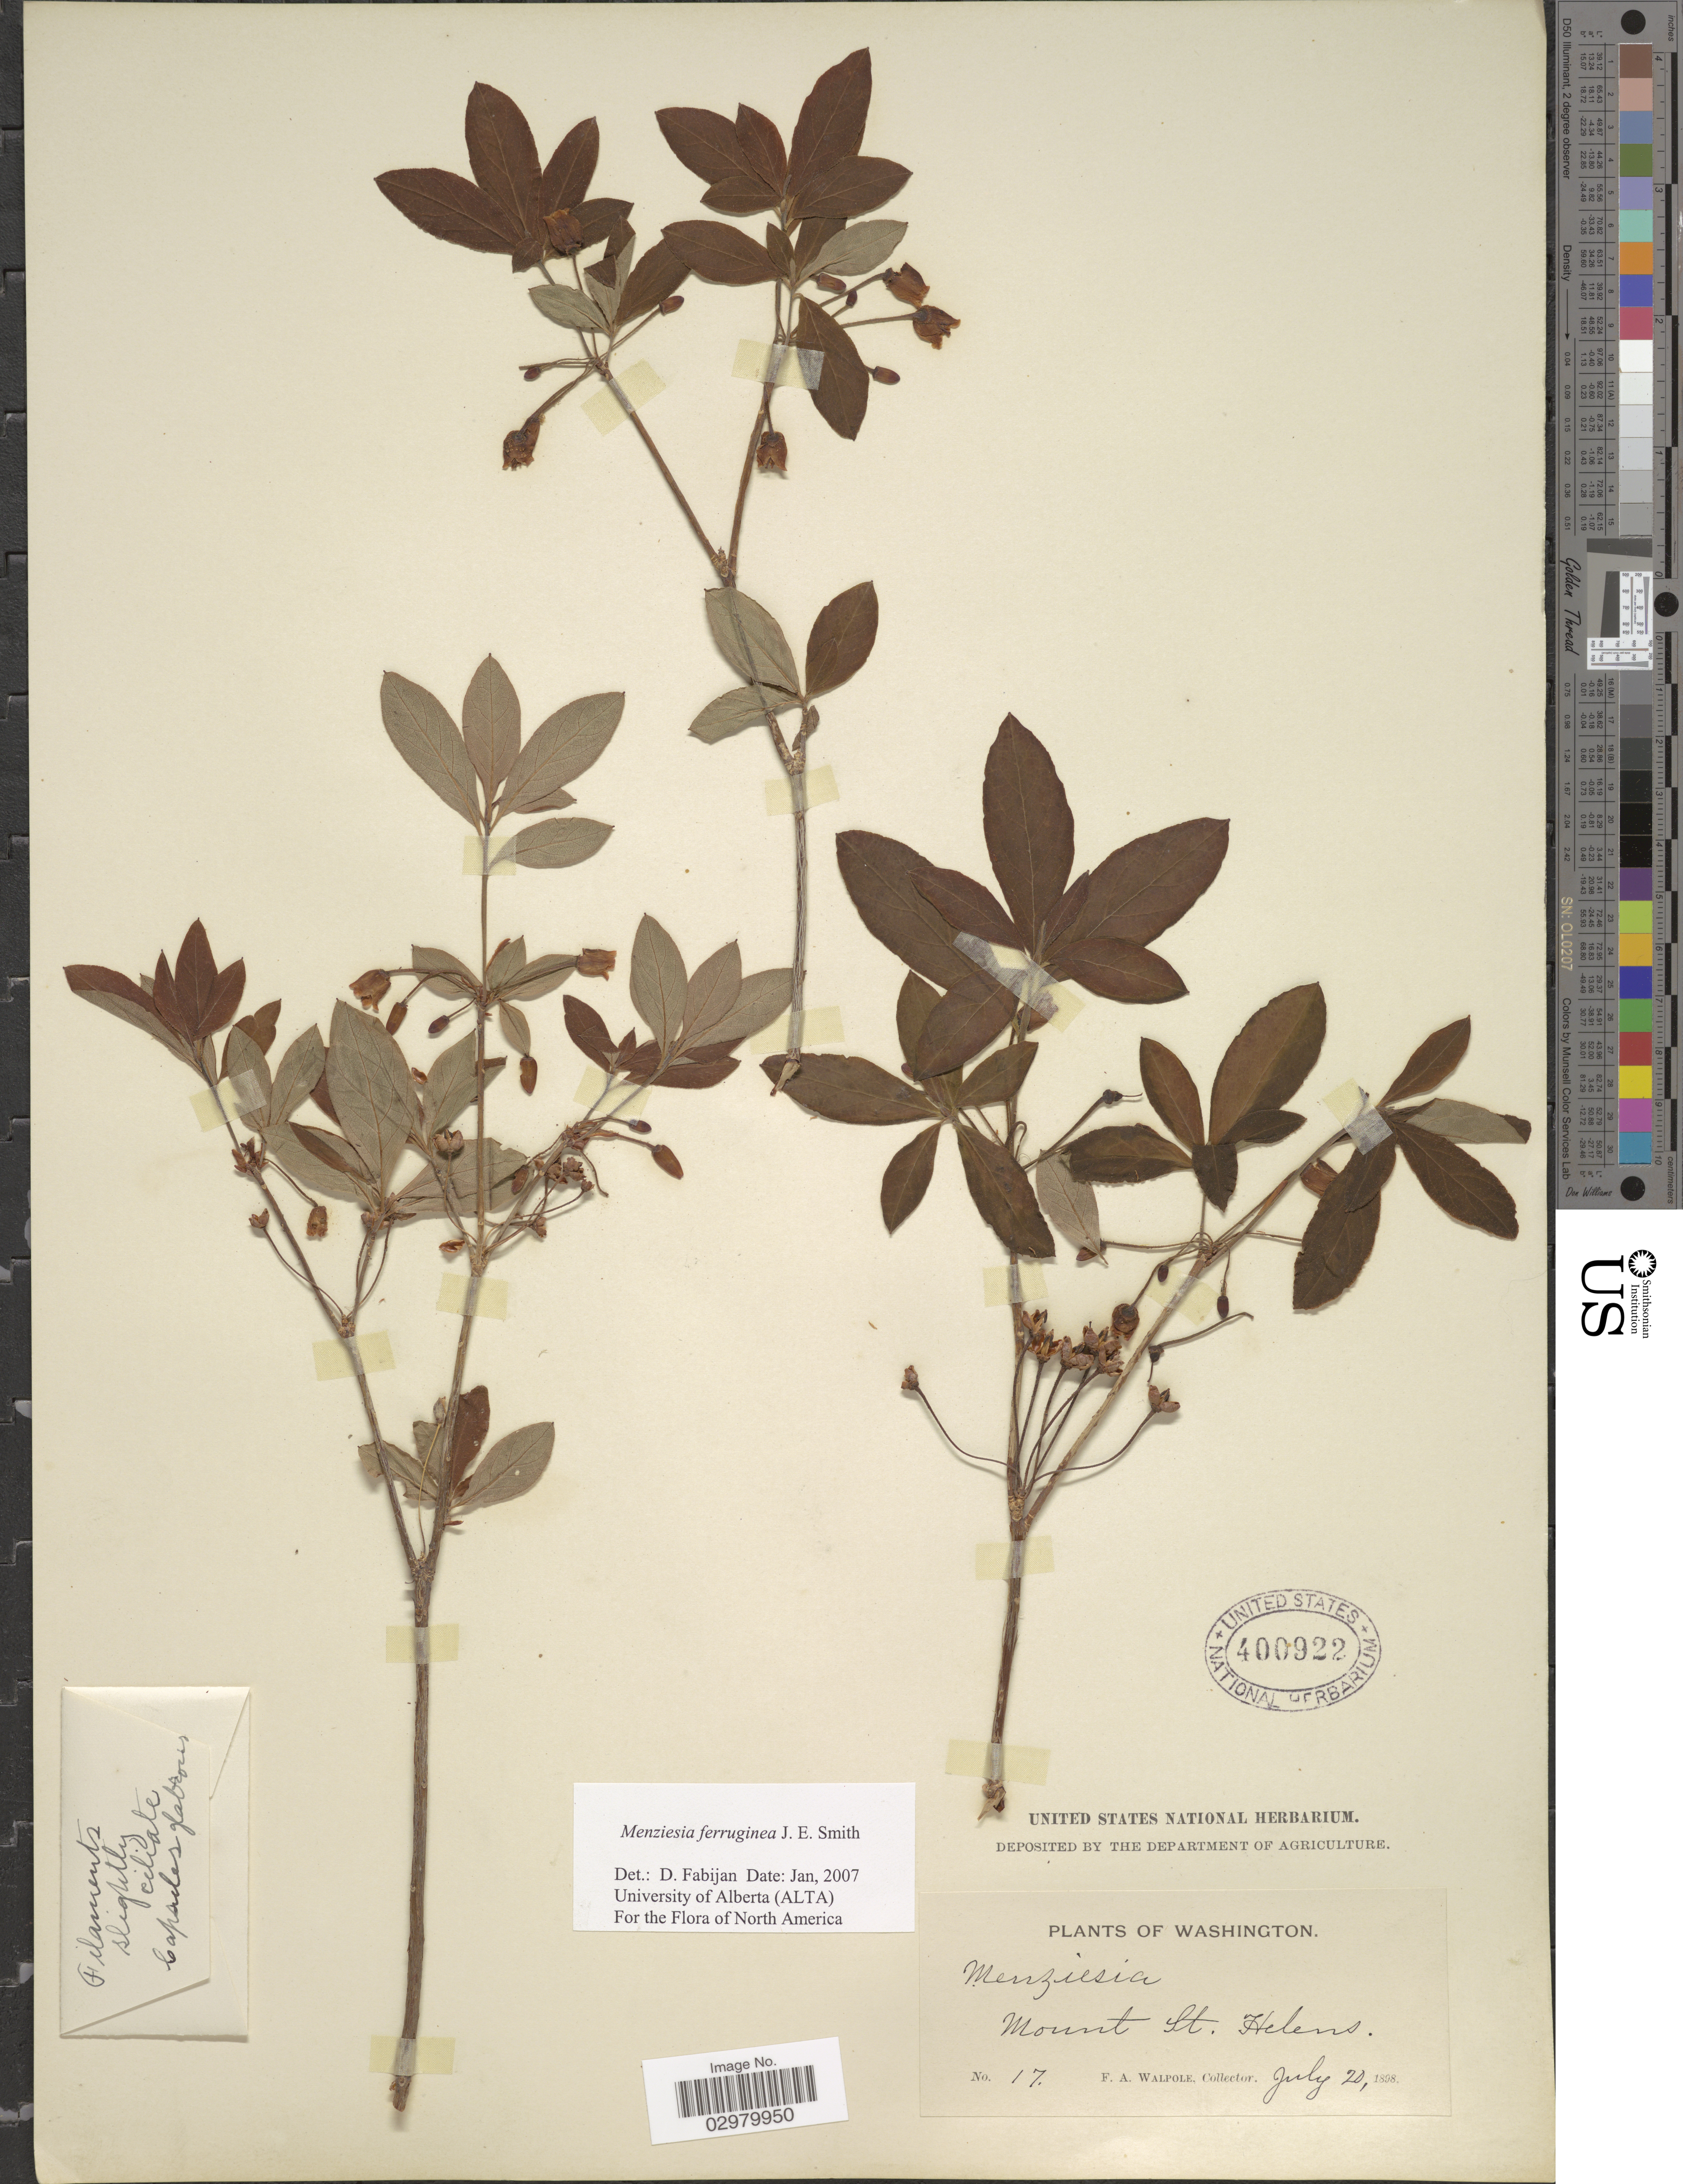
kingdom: Plantae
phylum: Tracheophyta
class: Magnoliopsida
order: Ericales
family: Ericaceae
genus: Menziesia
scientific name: Menziesia ferruginea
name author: Sm.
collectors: F. Walpole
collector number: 17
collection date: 1898-07-20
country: United States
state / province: Washington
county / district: Skamania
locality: Mount St. Helens.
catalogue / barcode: US 400922